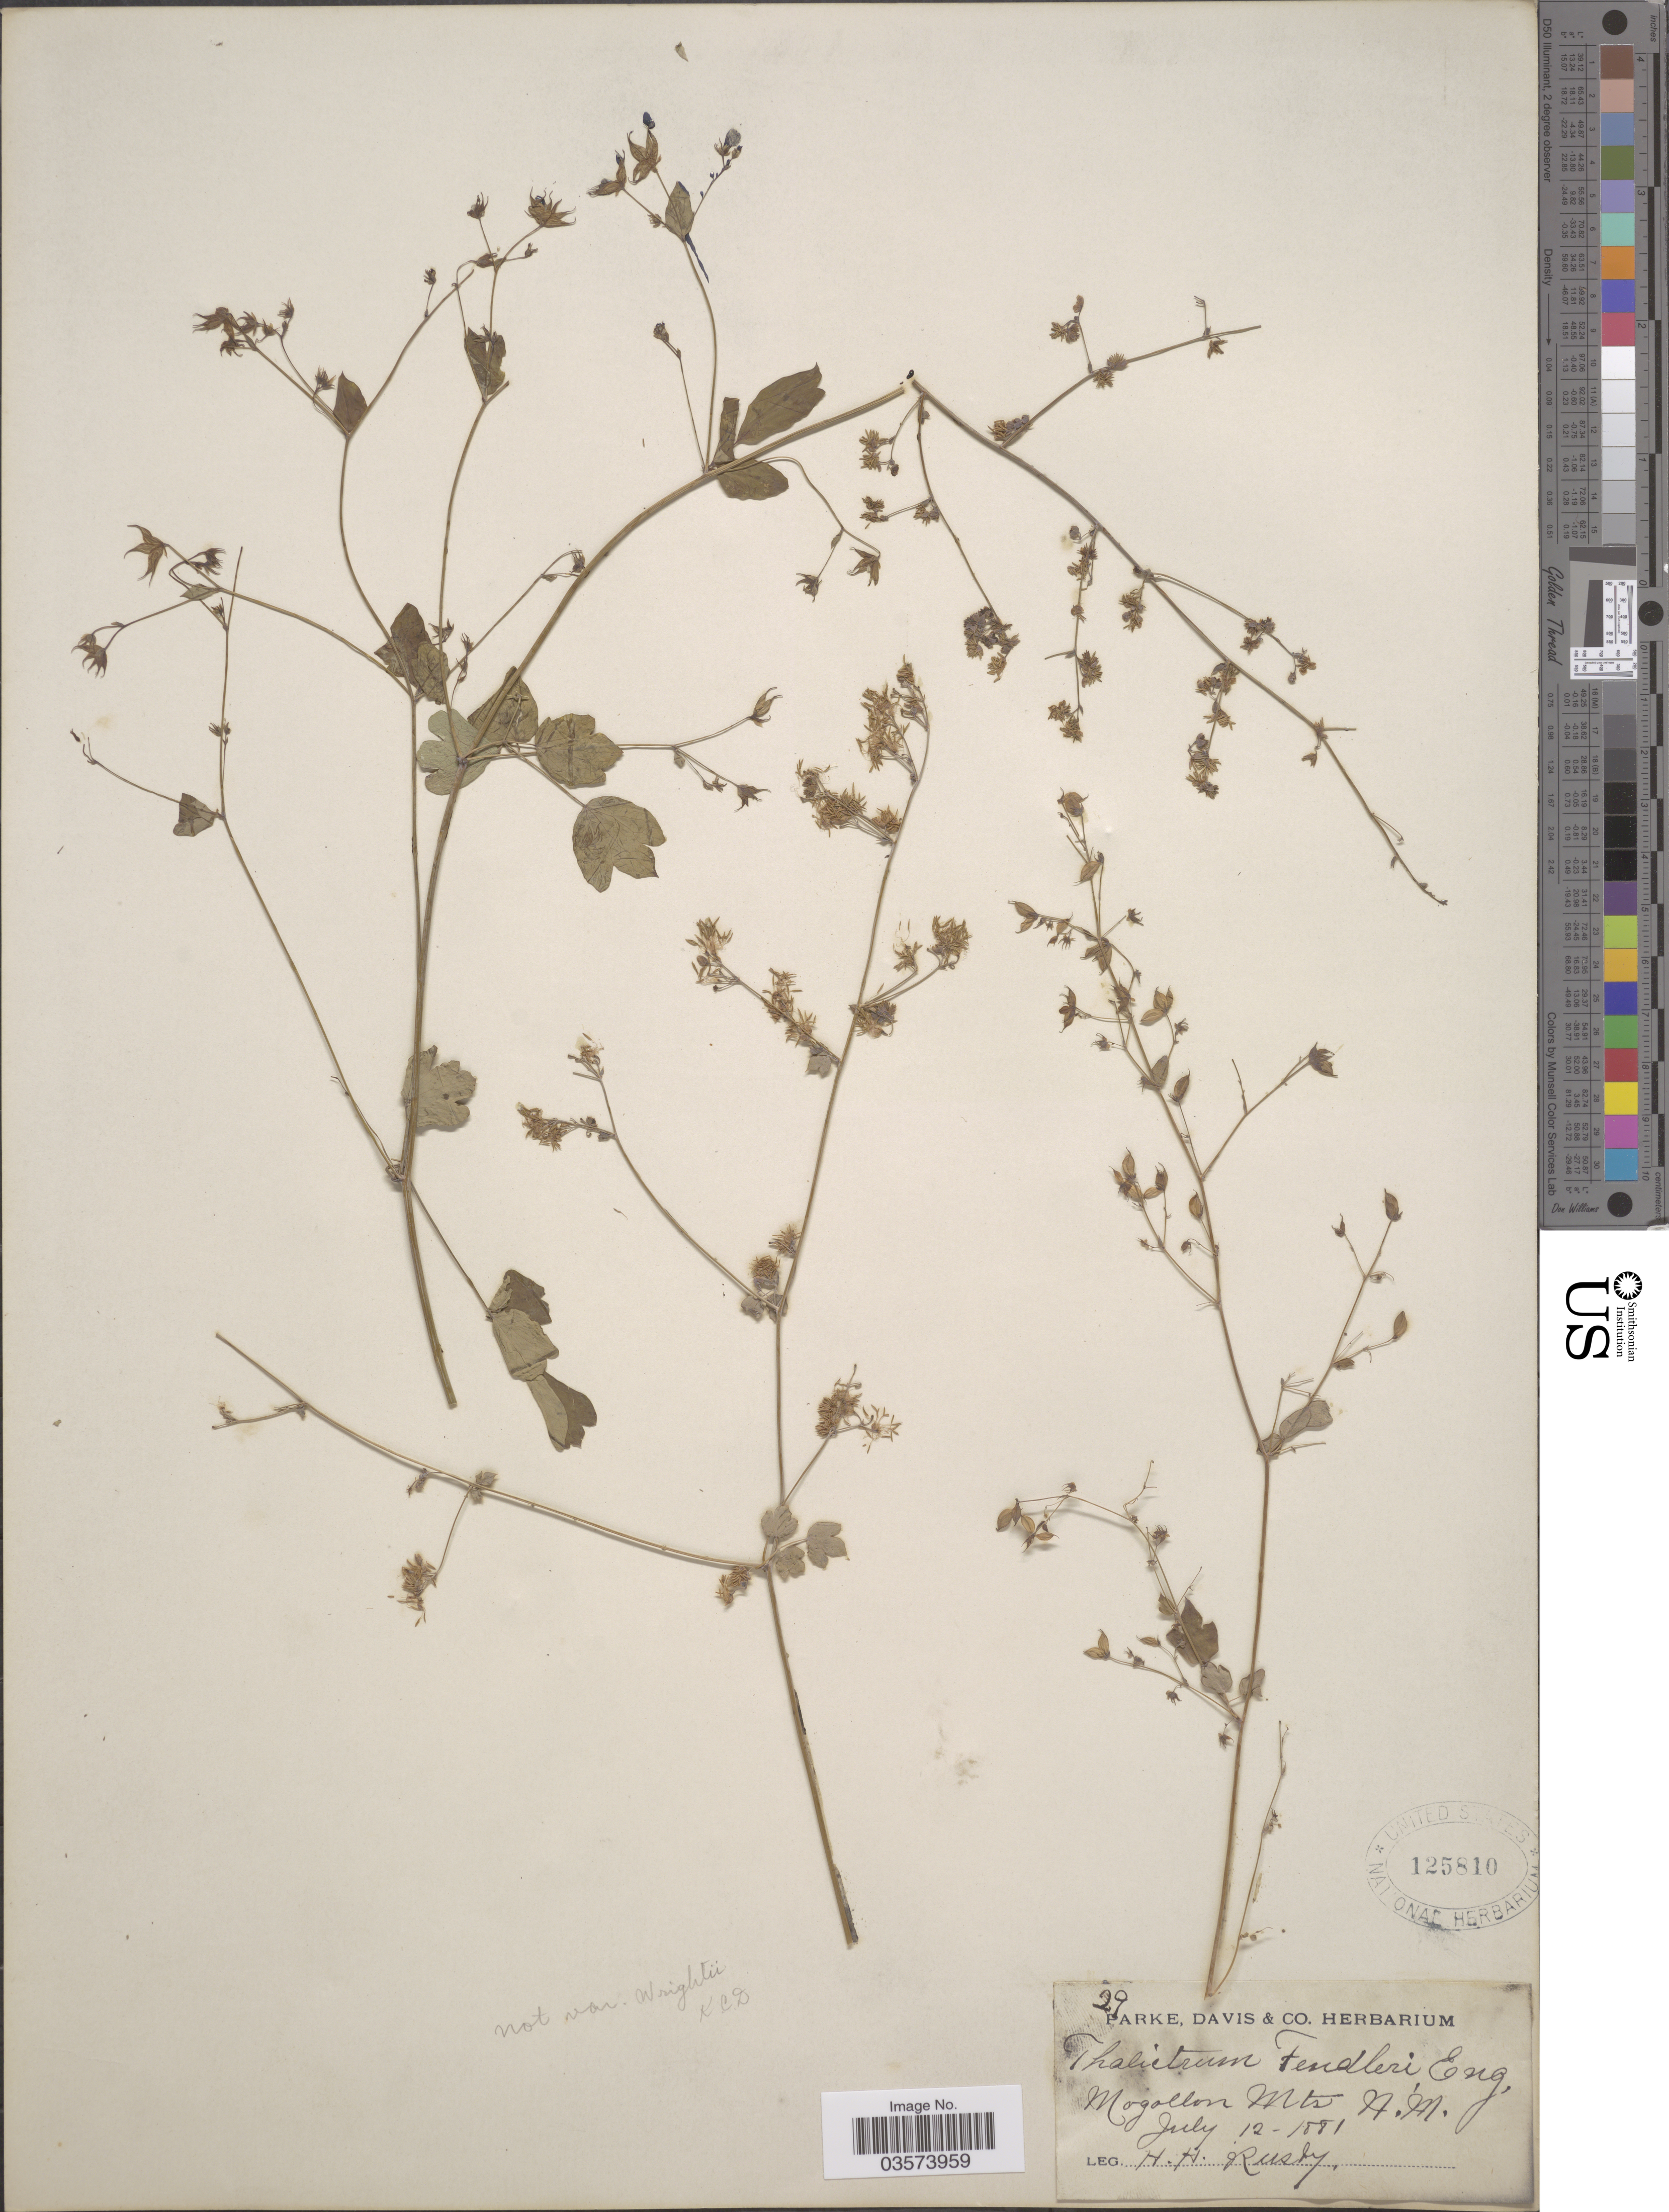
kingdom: Plantae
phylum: Tracheophyta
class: Magnoliopsida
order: Ranunculales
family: Ranunculaceae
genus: Thalictrum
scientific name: Thalictrum fendleri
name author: Engelm. ex A. Gray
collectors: H. H. Rusby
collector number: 29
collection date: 1881-07-12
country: United States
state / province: New Mexico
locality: Mogollon Mts.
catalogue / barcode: US 125810